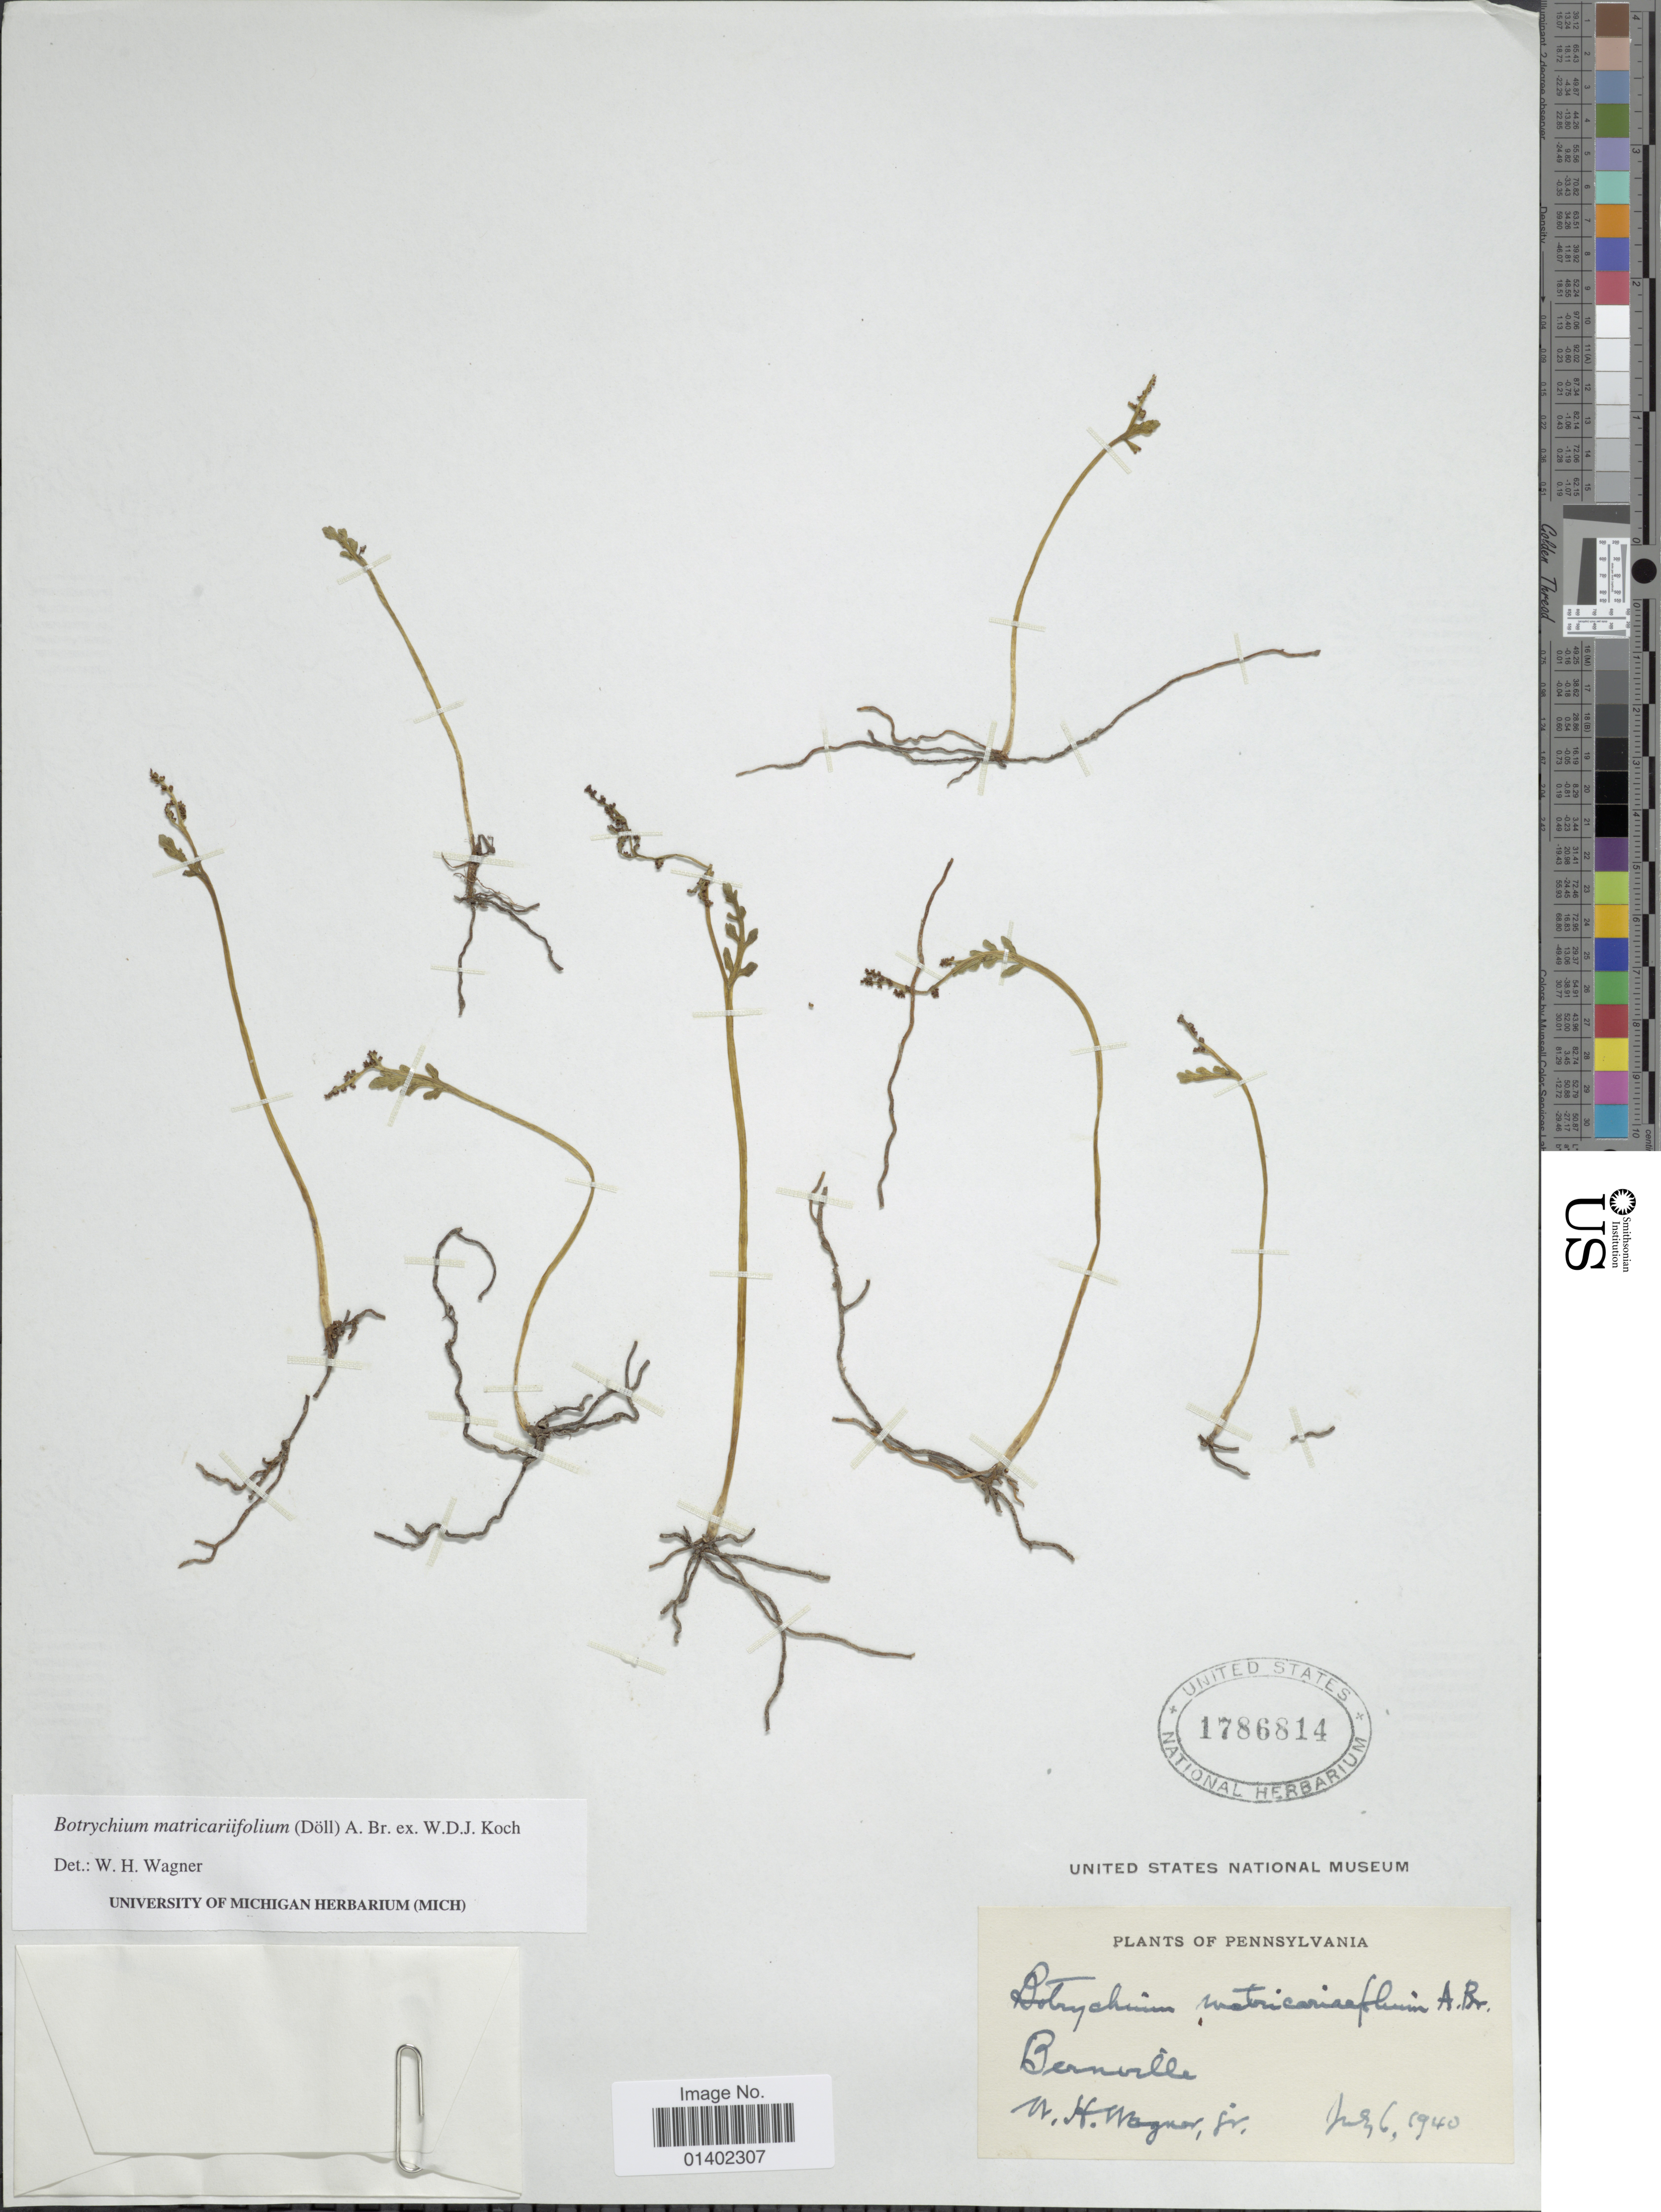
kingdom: Plantae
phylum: Tracheophyta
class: Polypodiopsida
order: Ophioglossales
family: Ophioglossaceae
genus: Botrychium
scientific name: Botrychium matricariifolium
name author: (A. Braun ex Dowell) A. Braun ex Koch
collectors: W. H. Wagner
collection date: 1940-07-06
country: United States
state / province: Pennsylvania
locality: Bernville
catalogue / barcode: US 1786814